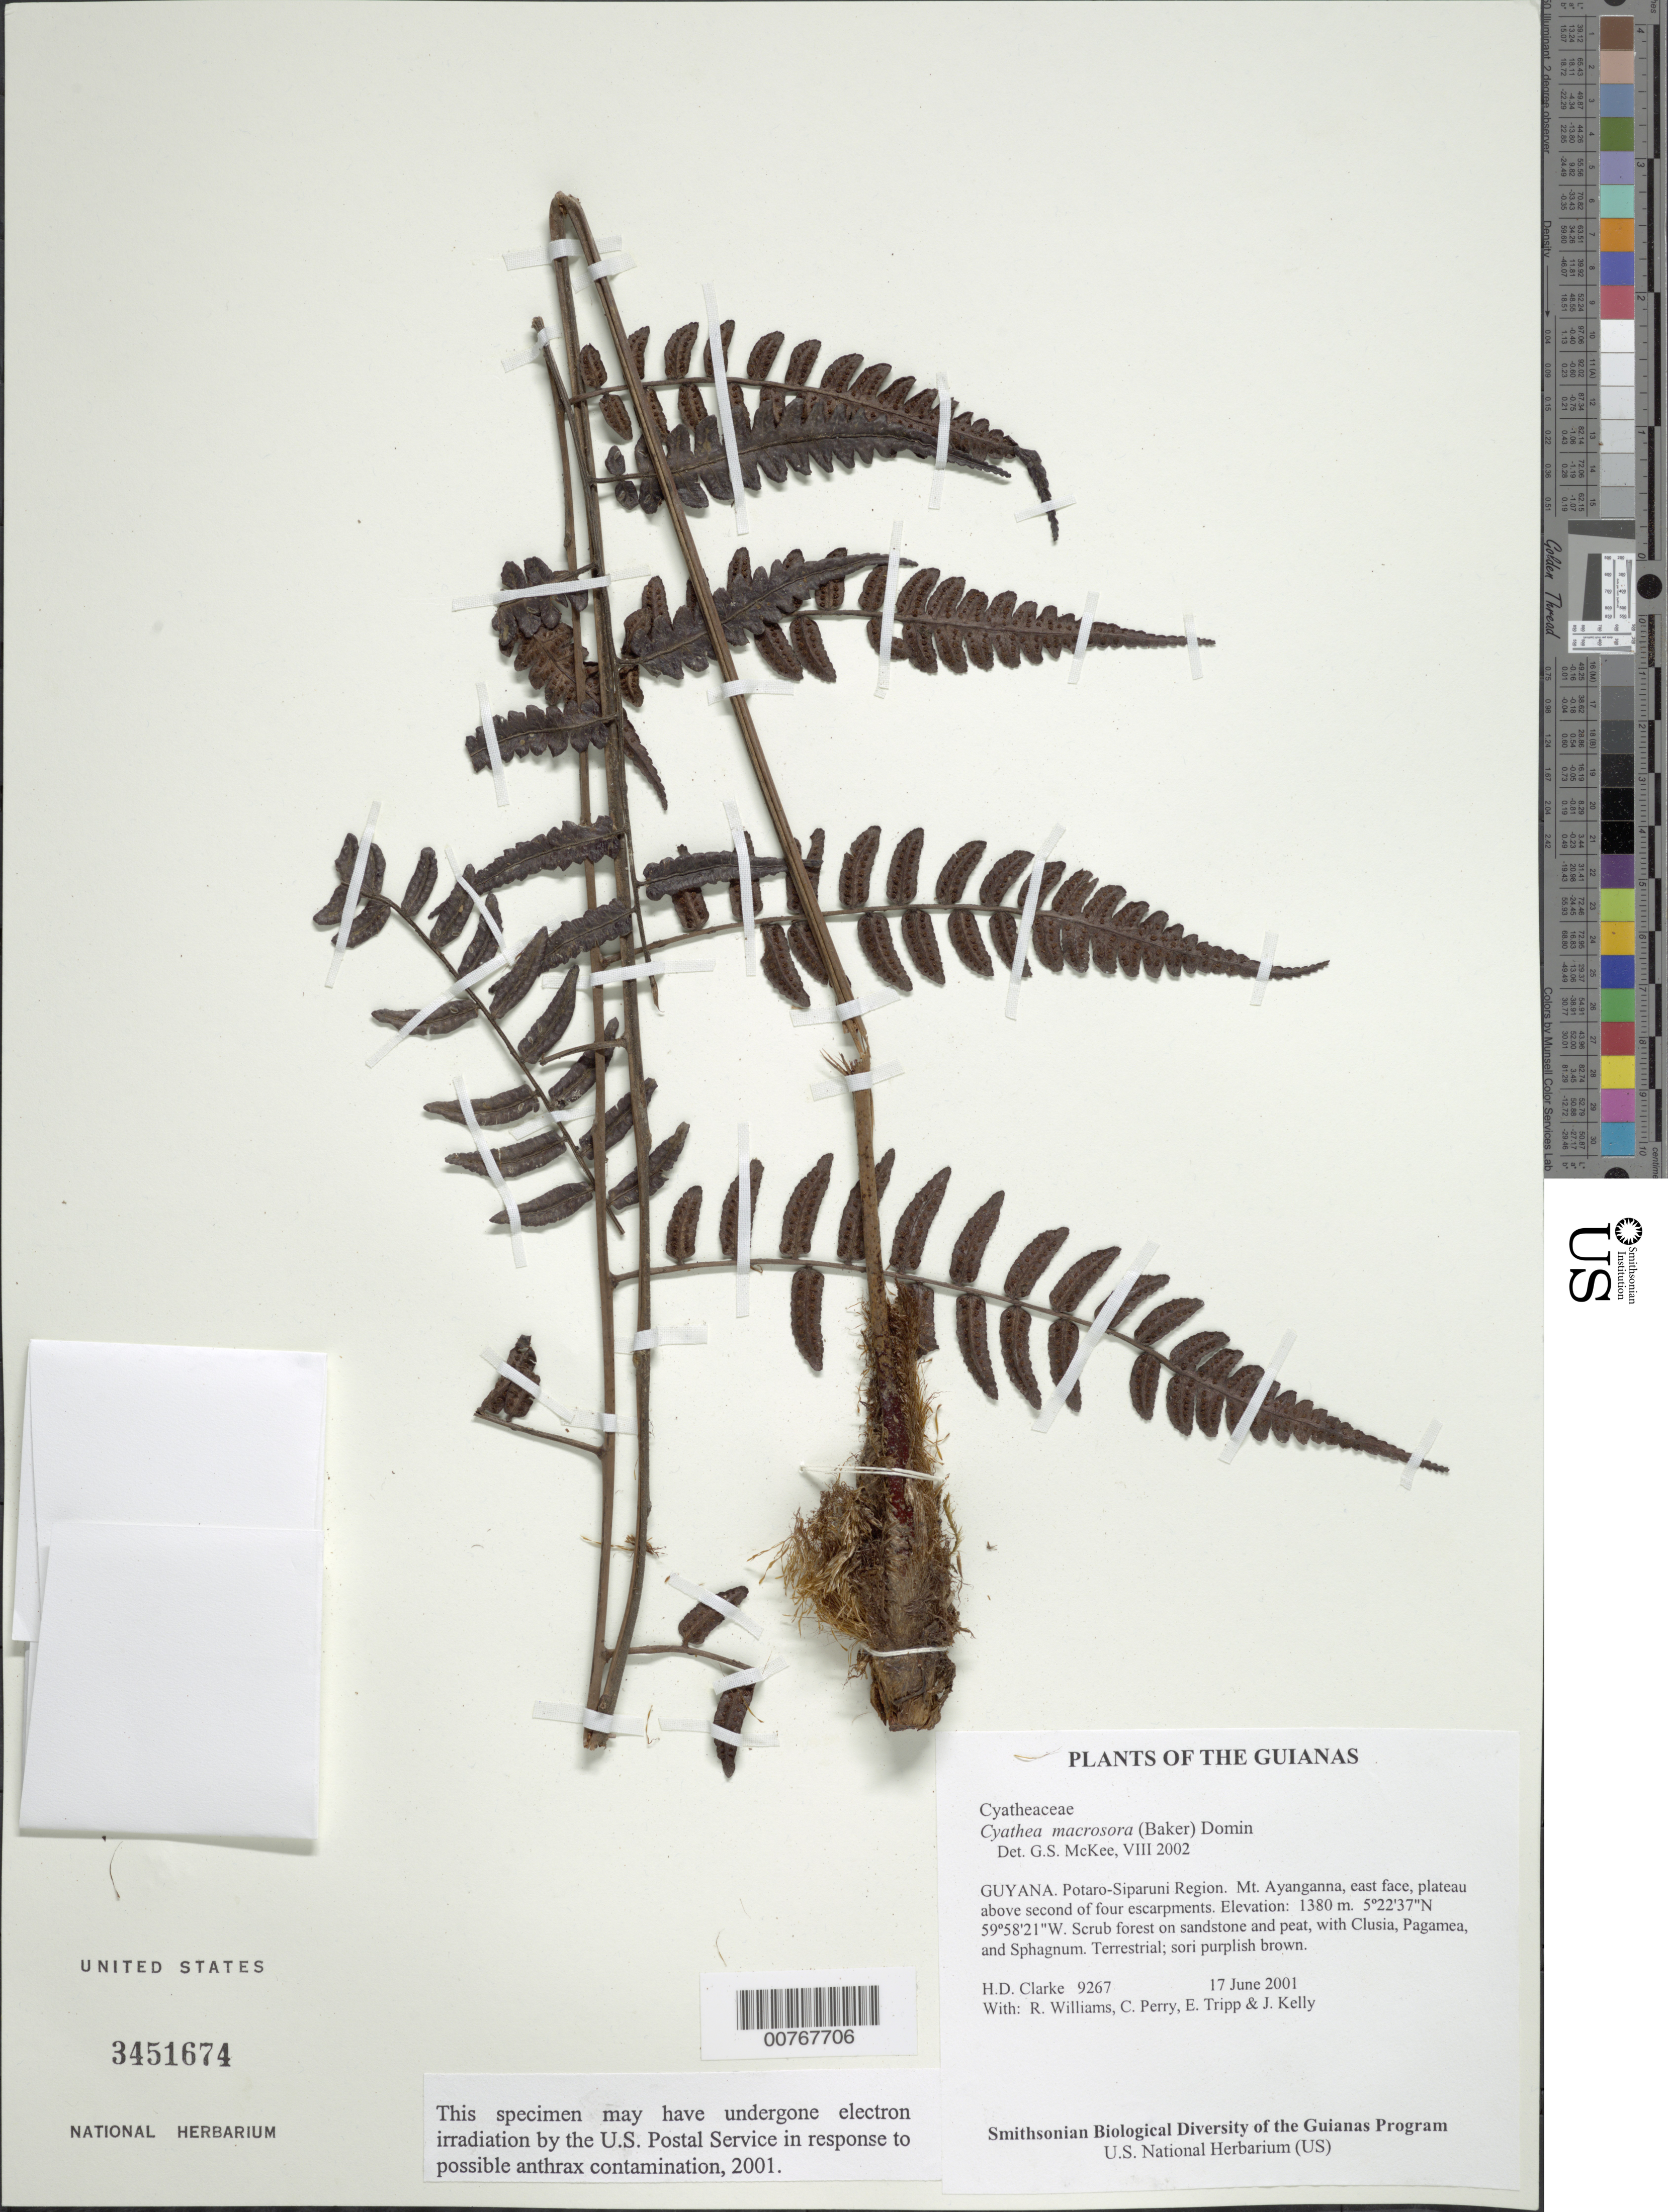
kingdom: Plantae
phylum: Tracheophyta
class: Polypodiopsida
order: Cyatheales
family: Cyatheaceae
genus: Cyathea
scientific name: Cyathea macrosora var. macrosora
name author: (Baker) Domin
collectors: H. D. Clarke, R. Williams, C. Perry, E. Tripp & J. Kelly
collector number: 9267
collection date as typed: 17 June 2001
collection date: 2001-06-17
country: Guyana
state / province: Potaro-Siparuni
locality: Mt. Ayanganna, east face, plateau above second of four escarpments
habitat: Scrub forest on sandstone and peat, with Clusia, Pagamea, and Sphagnum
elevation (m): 1380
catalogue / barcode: US 3451674